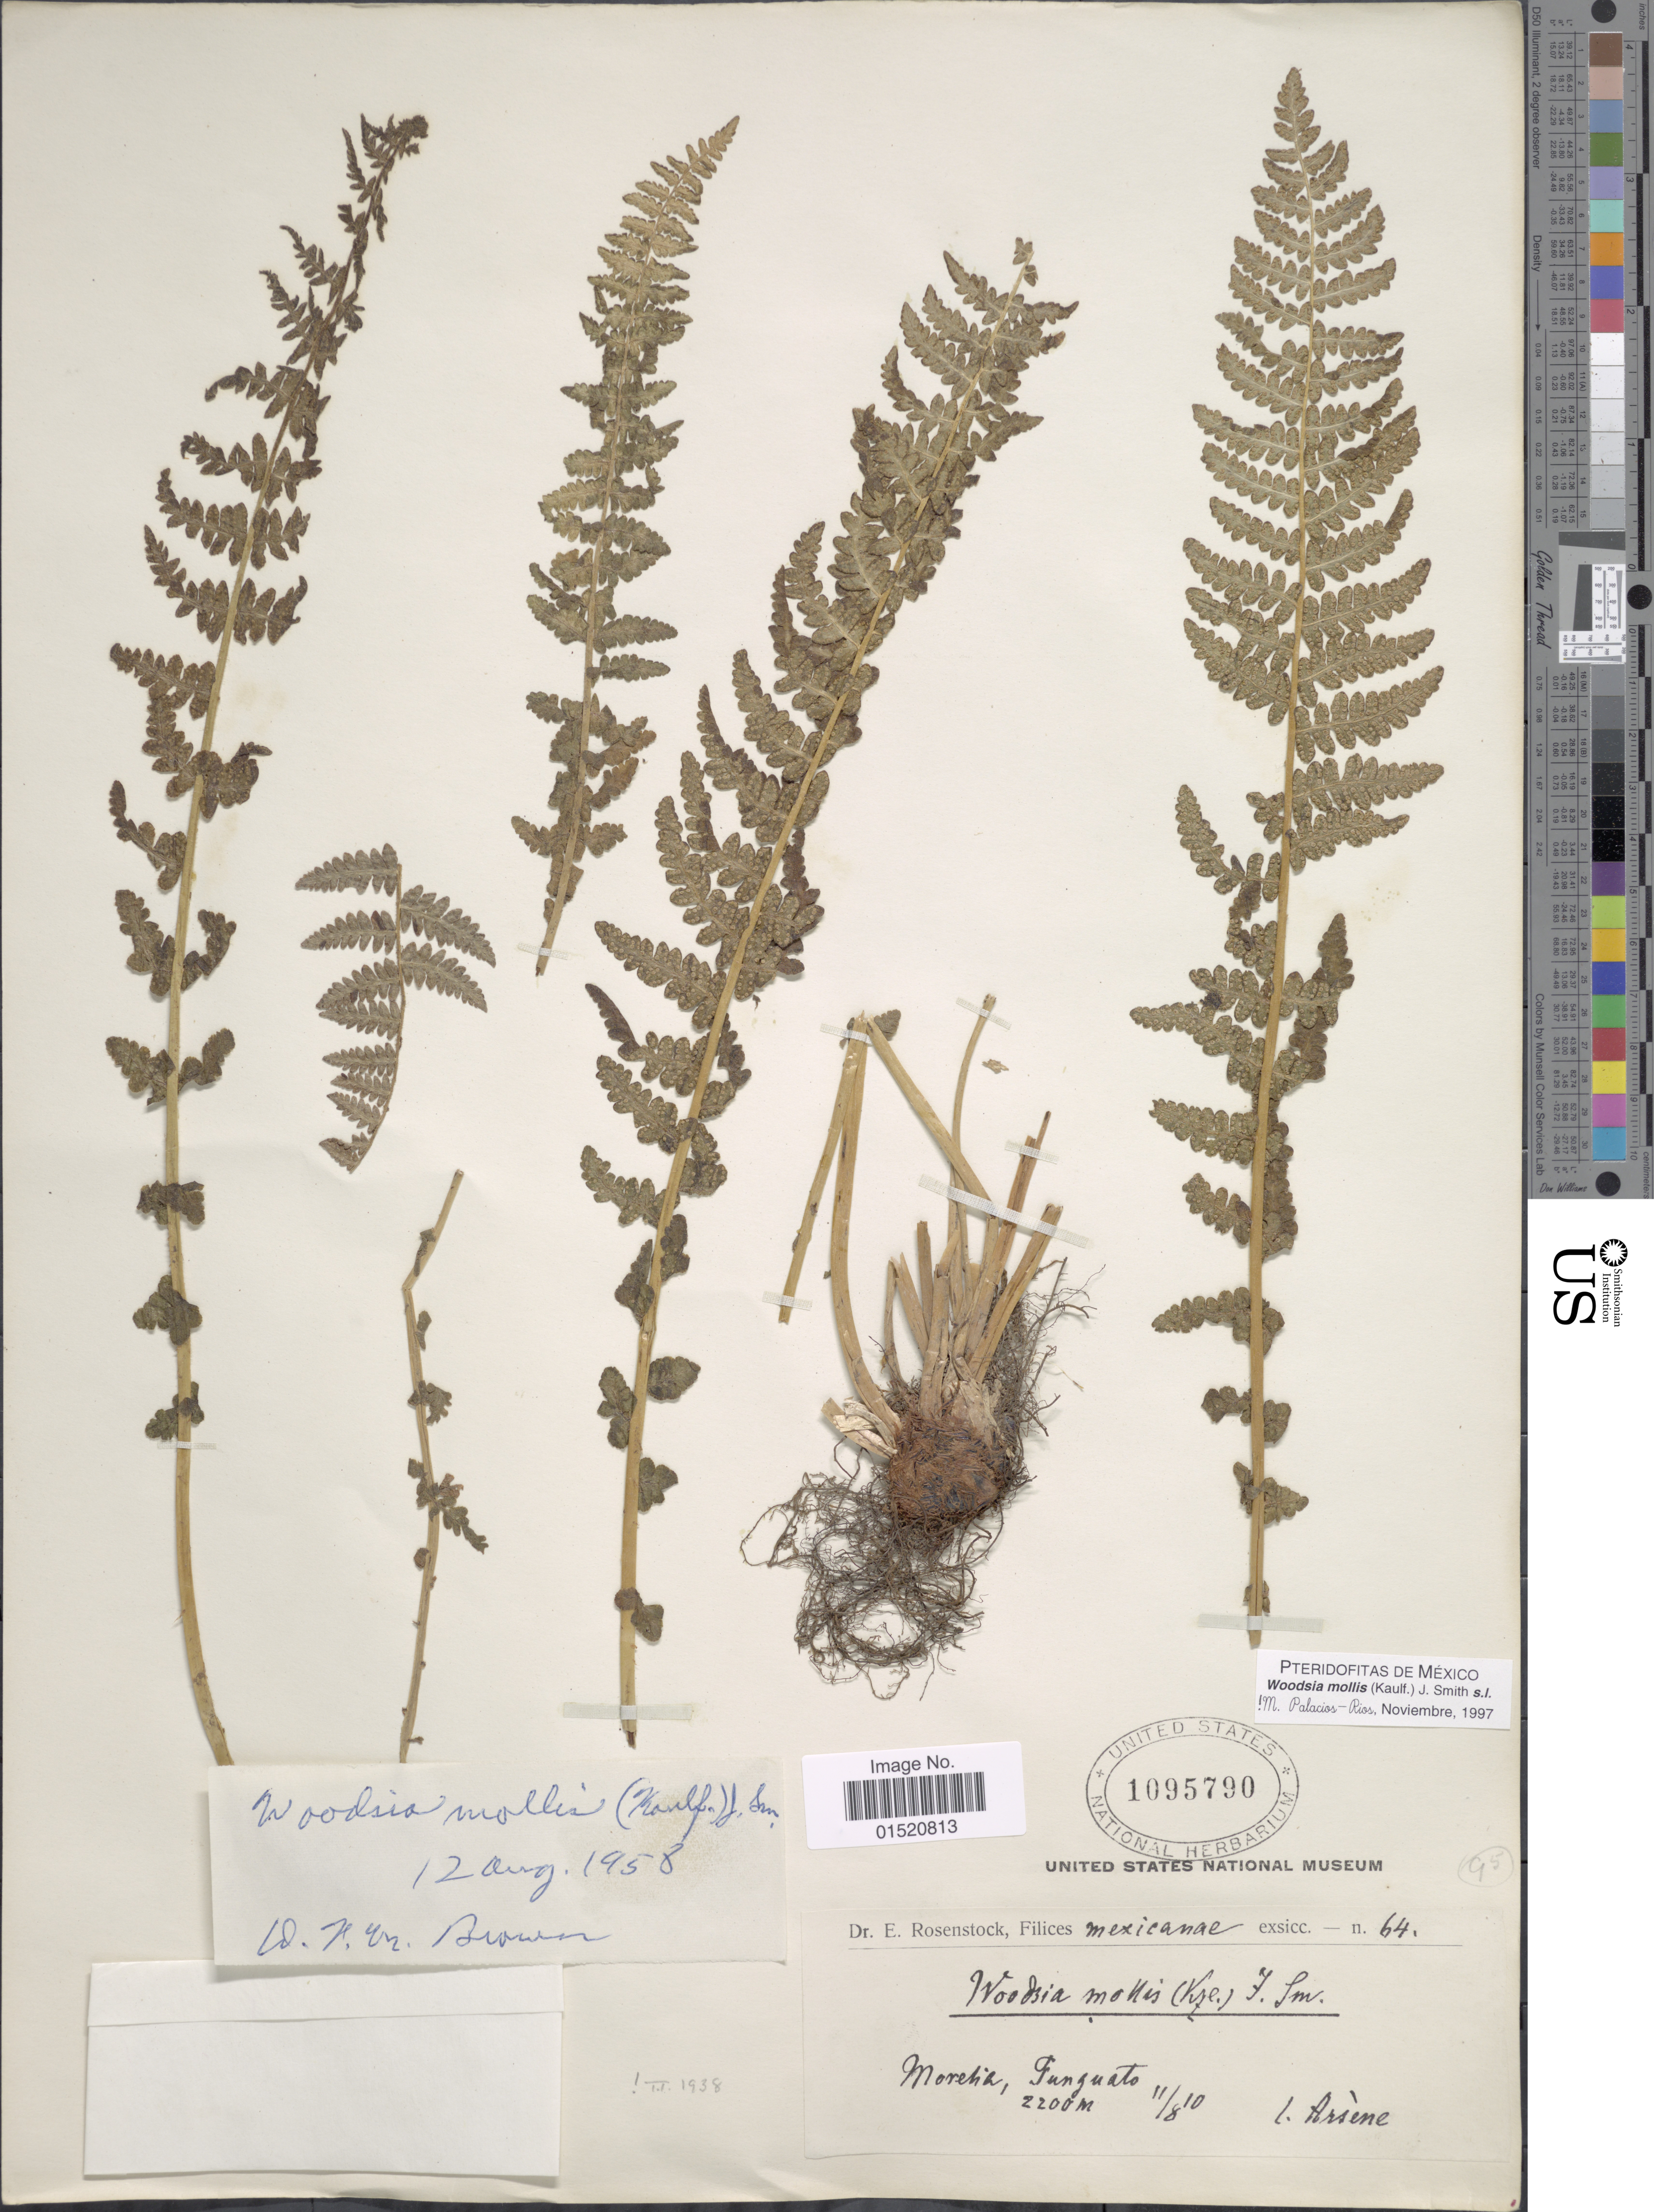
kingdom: Plantae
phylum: Tracheophyta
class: Polypodiopsida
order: Polypodiales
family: Woodsiaceae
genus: Woodsia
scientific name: Woodsia mollis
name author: (Kaulf.) J. Sm.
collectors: -- Arsène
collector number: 64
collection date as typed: Transcribed d/m/y: 11/8/10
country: Mexico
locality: Morelia, Funguato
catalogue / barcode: US 1095790